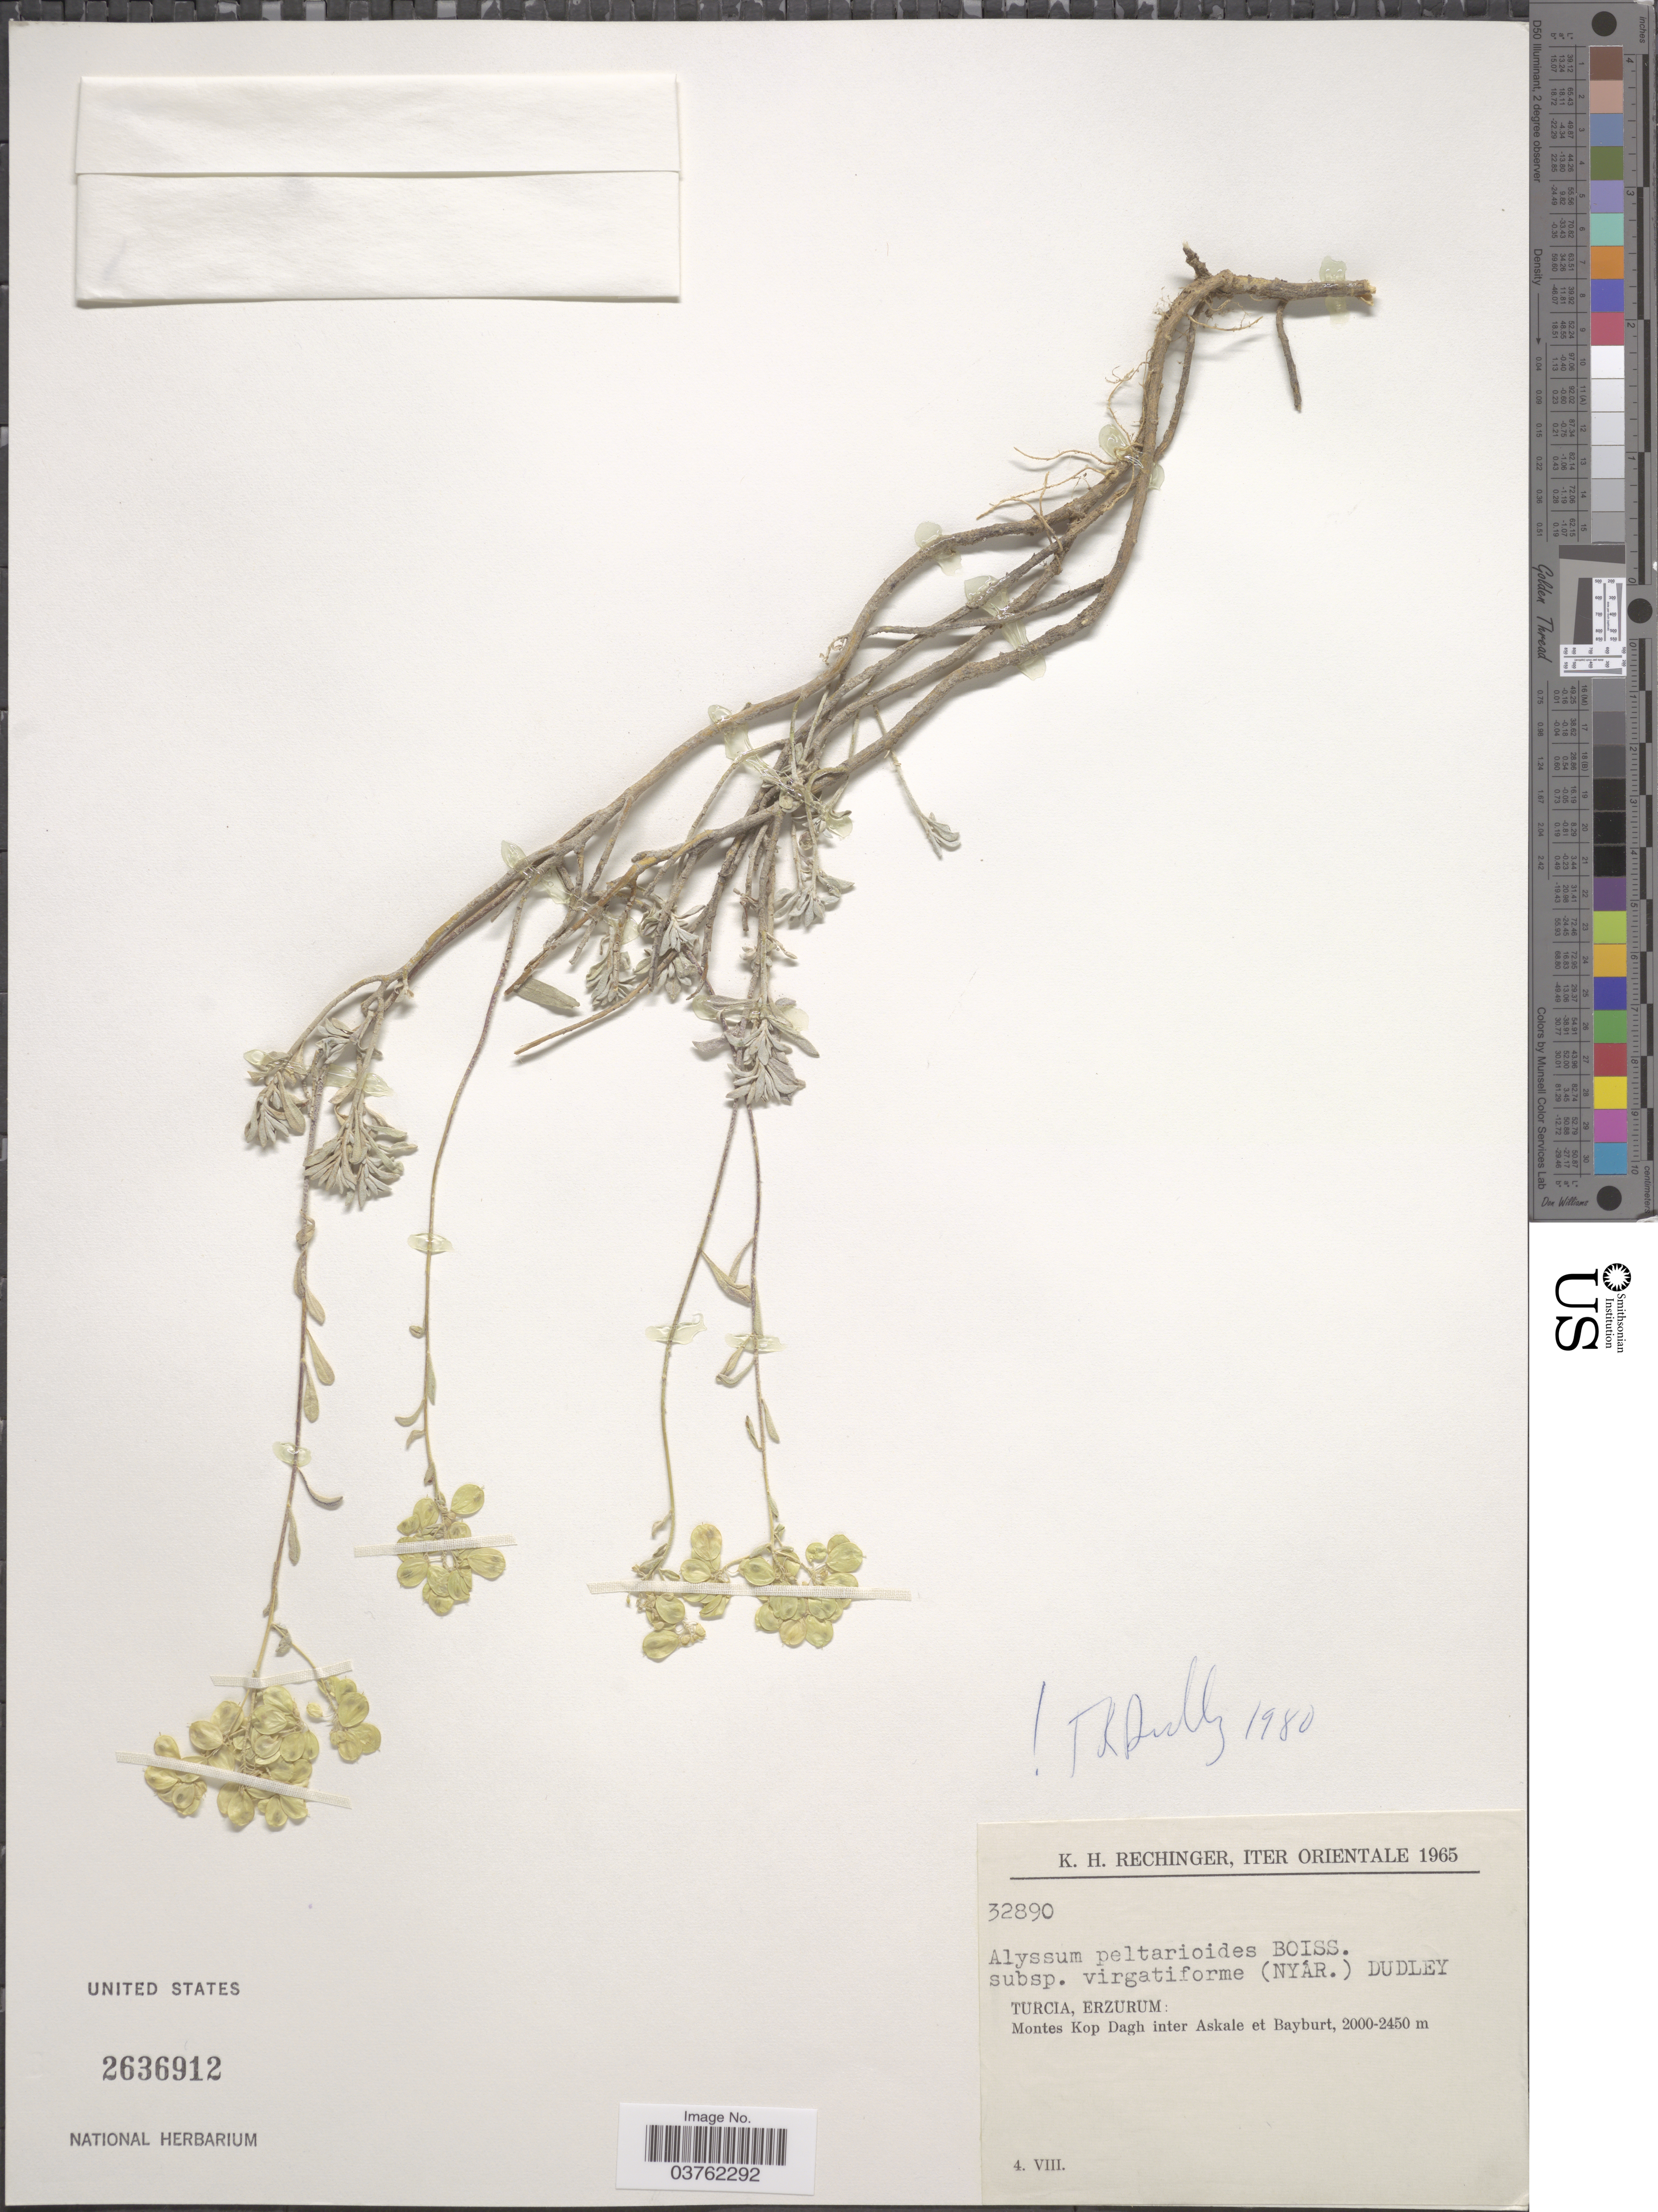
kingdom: Plantae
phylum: Tracheophyta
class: Magnoliopsida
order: Brassicales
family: Brassicaceae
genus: Alyssum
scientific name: Alyssum peltarioides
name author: Boiss.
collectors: K. H. Rechinger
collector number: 32890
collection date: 1965-08-04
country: Turkey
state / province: Erzurum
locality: Iter Orientale. Turcia: Montes Kop Dagh inter Askale et Bayburt.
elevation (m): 2000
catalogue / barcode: US 2636912